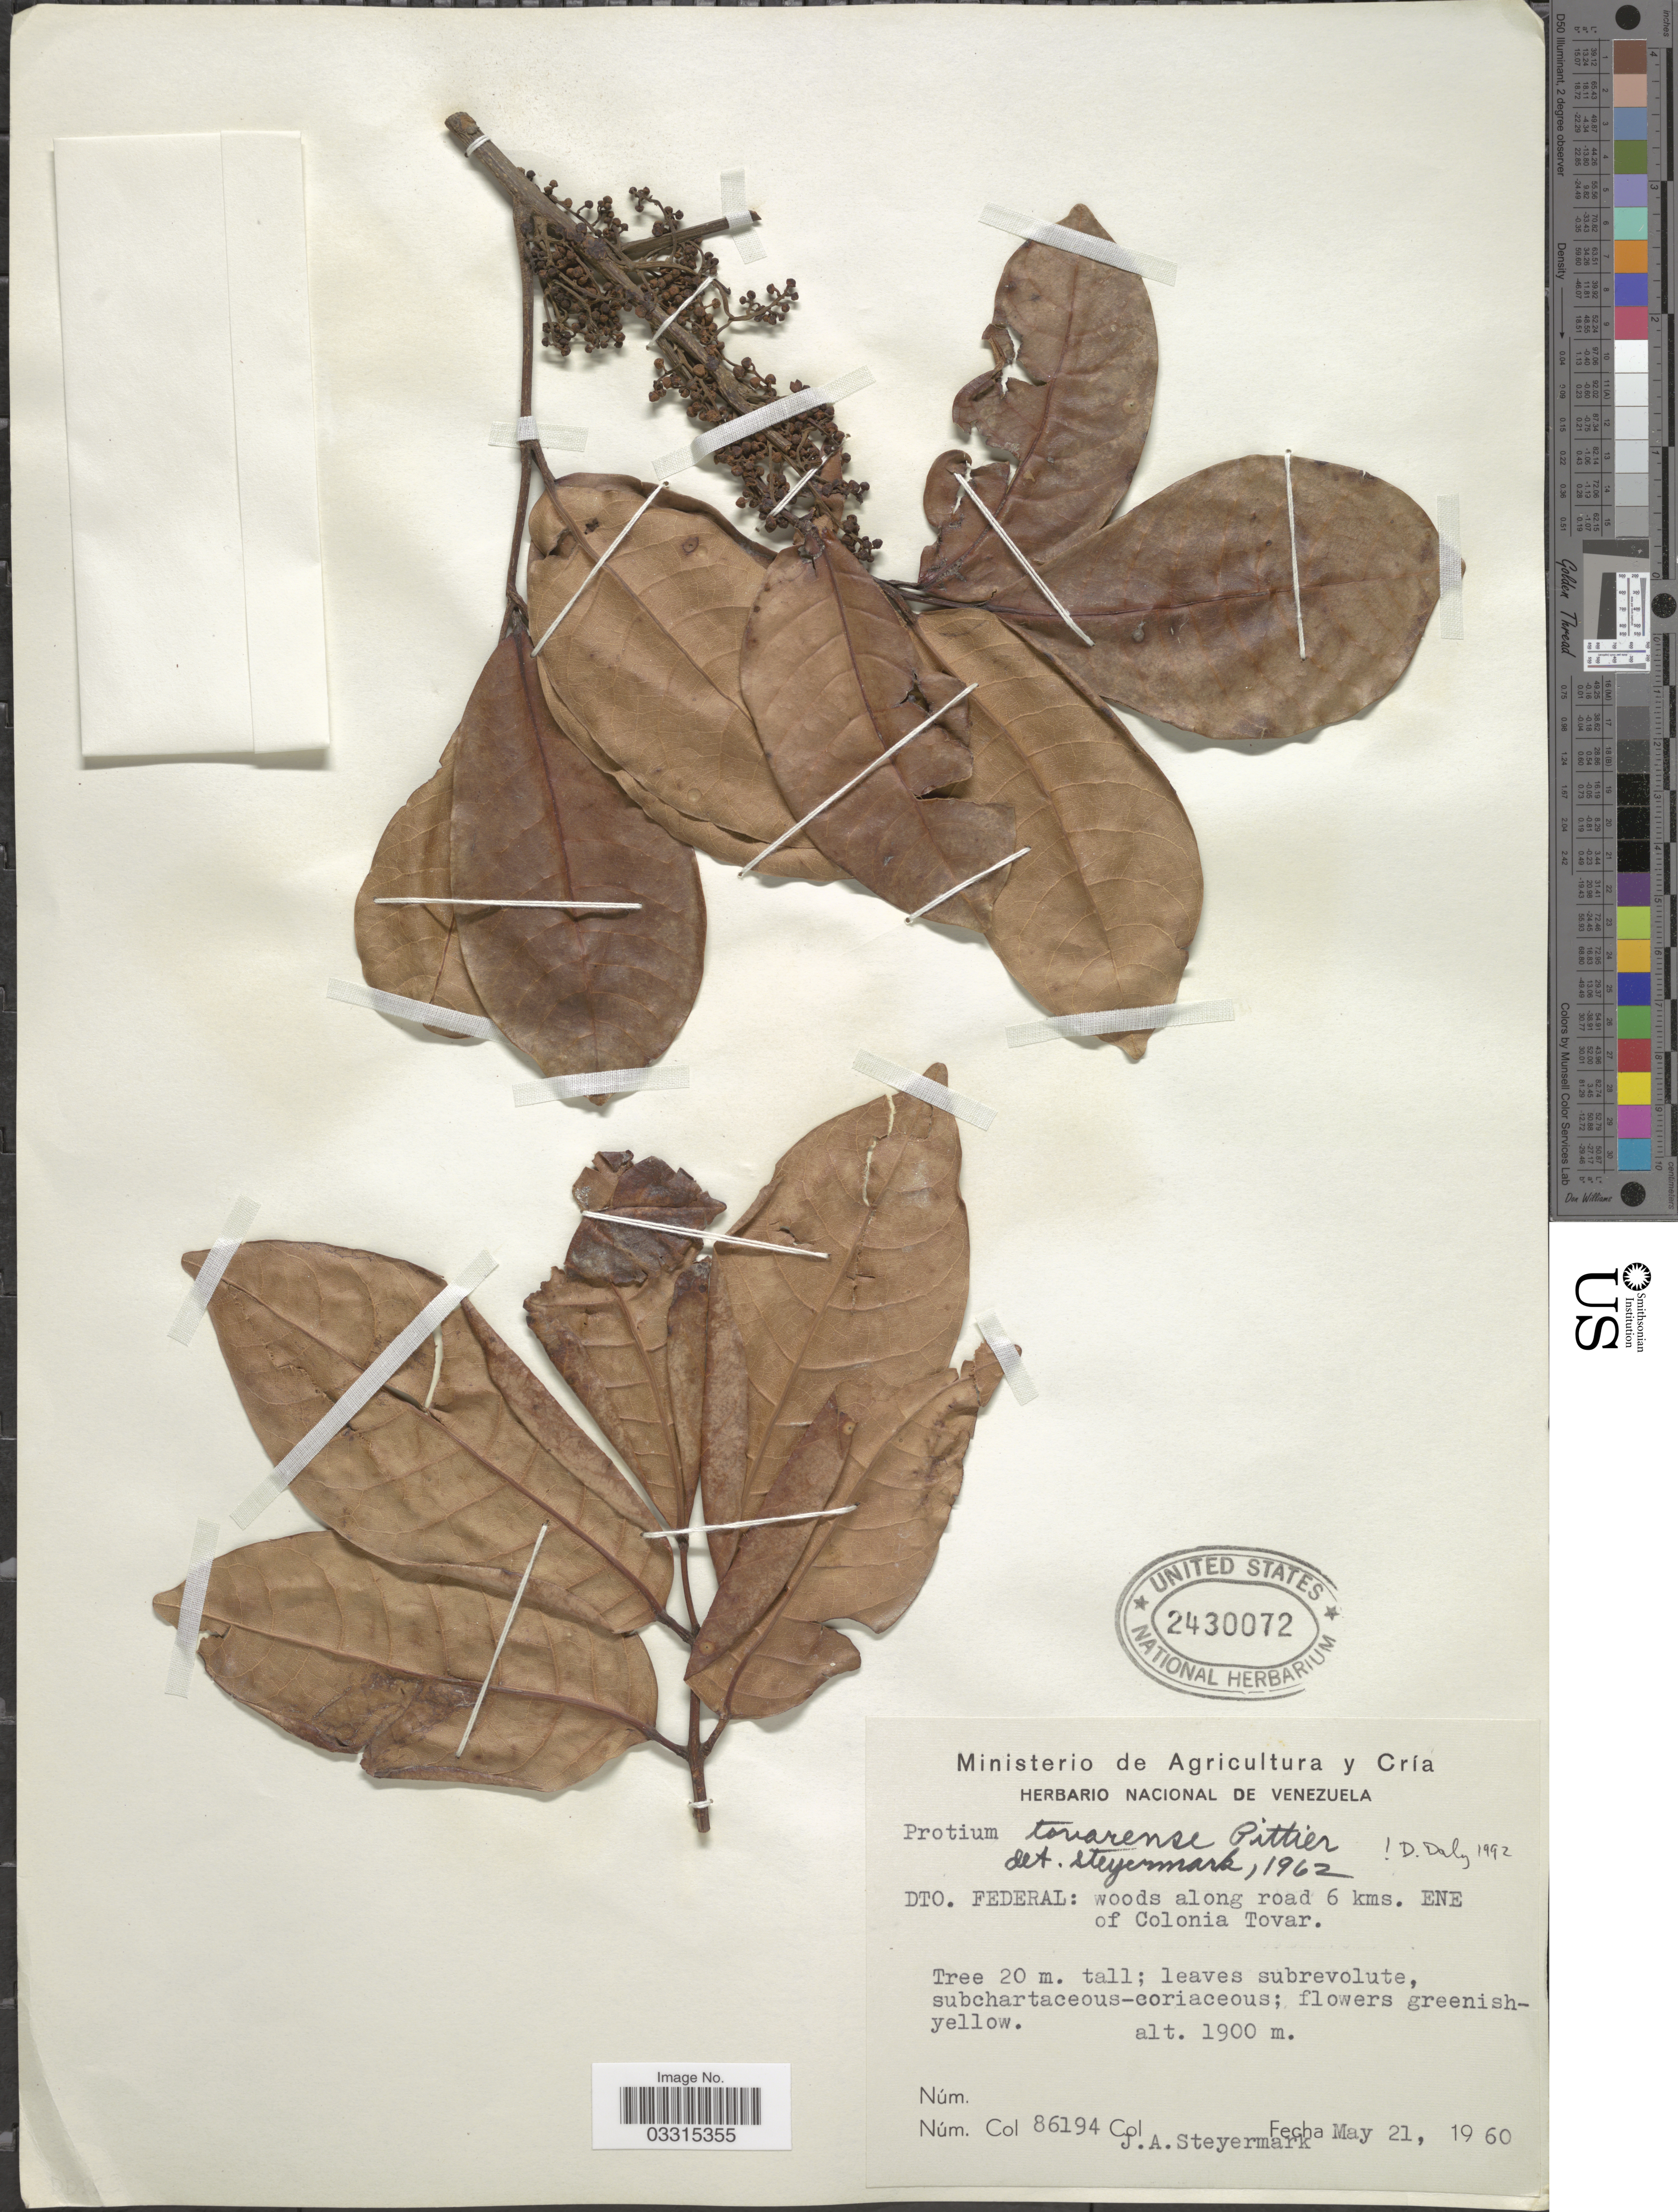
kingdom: Plantae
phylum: Tracheophyta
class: Magnoliopsida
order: Sapindales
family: Burseraceae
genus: Protium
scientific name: Protium tovarense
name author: Pittier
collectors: J. Steyermark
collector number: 86194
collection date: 1960-05-21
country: Venezuela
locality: Dto. Federal: woods along road 6 kms. ENE of Colonia Tower.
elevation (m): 1900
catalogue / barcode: US 2430072